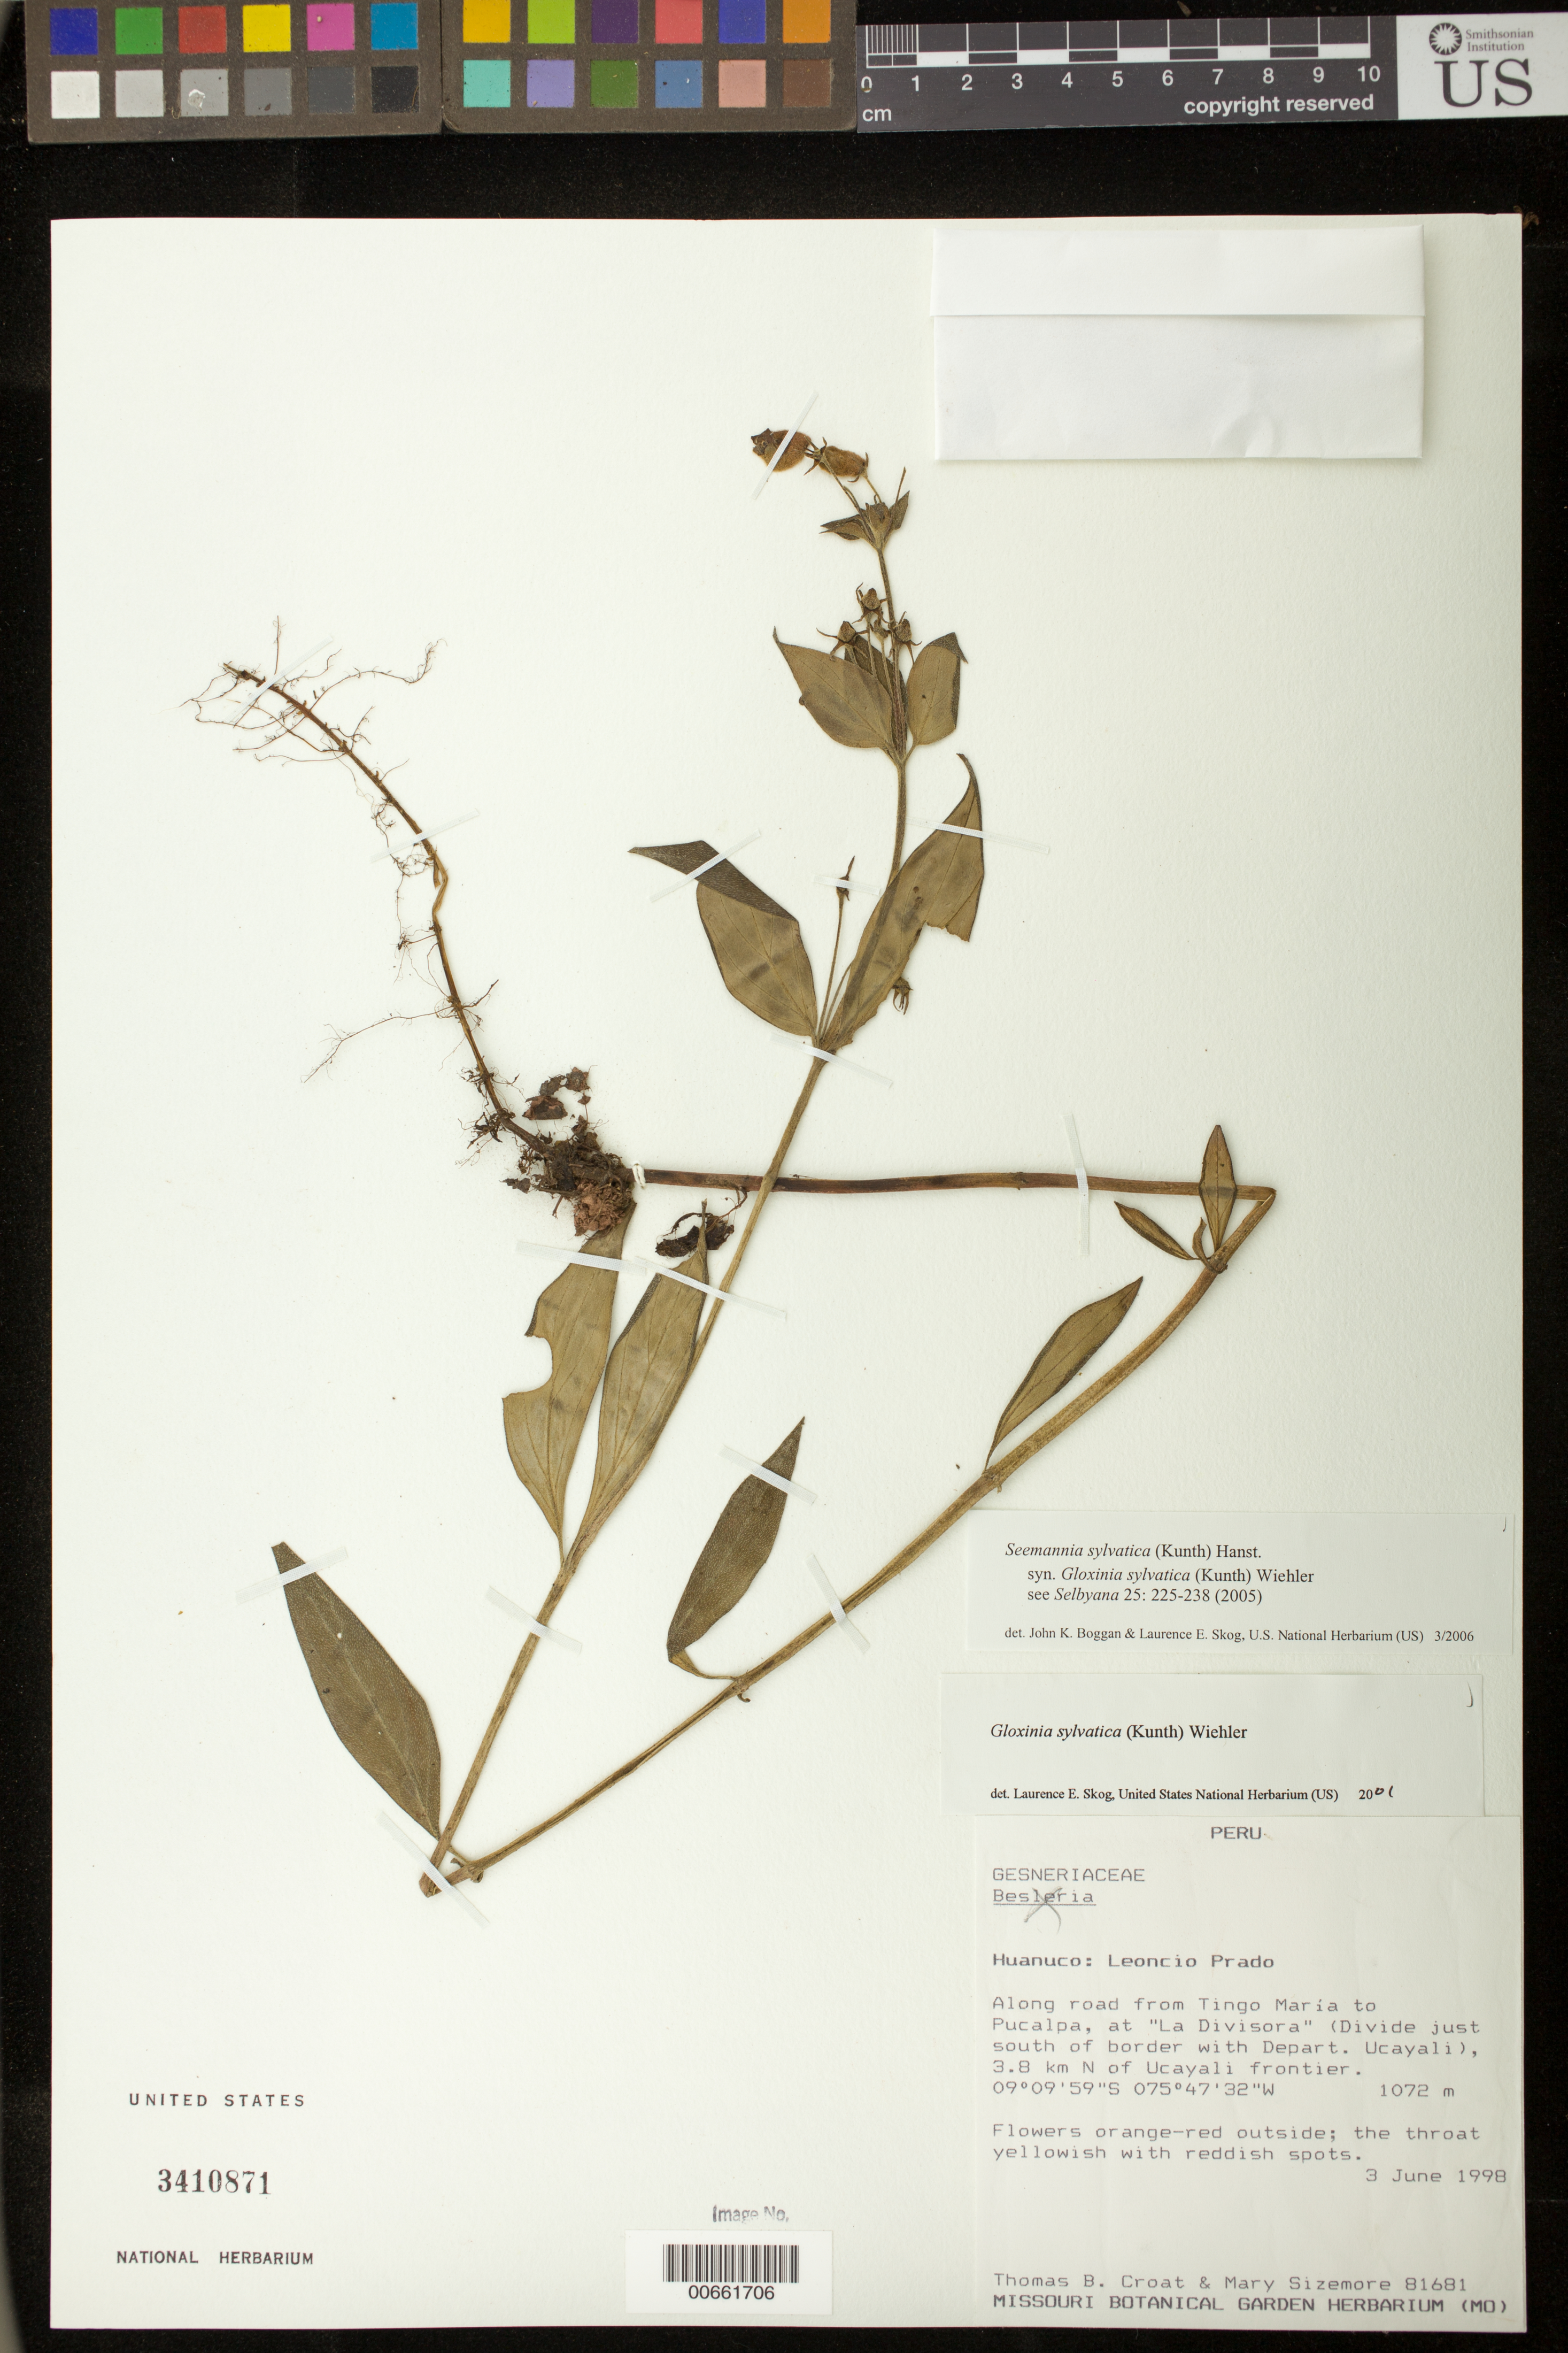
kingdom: Plantae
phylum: Tracheophyta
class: Magnoliopsida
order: Lamiales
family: Gesneriaceae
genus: Seemannia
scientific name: Seemannia sylvatica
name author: (Kunth) Hanst.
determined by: Boggan, J. K.; Skog, L. E.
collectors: T. B. Croat & M. Sizemore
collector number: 81681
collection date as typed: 03 Jun 1998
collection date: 1998-06-03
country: Peru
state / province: Huánuco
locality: Leoncio Prado, along road from Tingo María to Pucalpa, at "La Divisora" (Divide just south of border with Depart. Ucayali), 3.8 km N of Ucayali frontier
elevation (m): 1072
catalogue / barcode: US 3410871